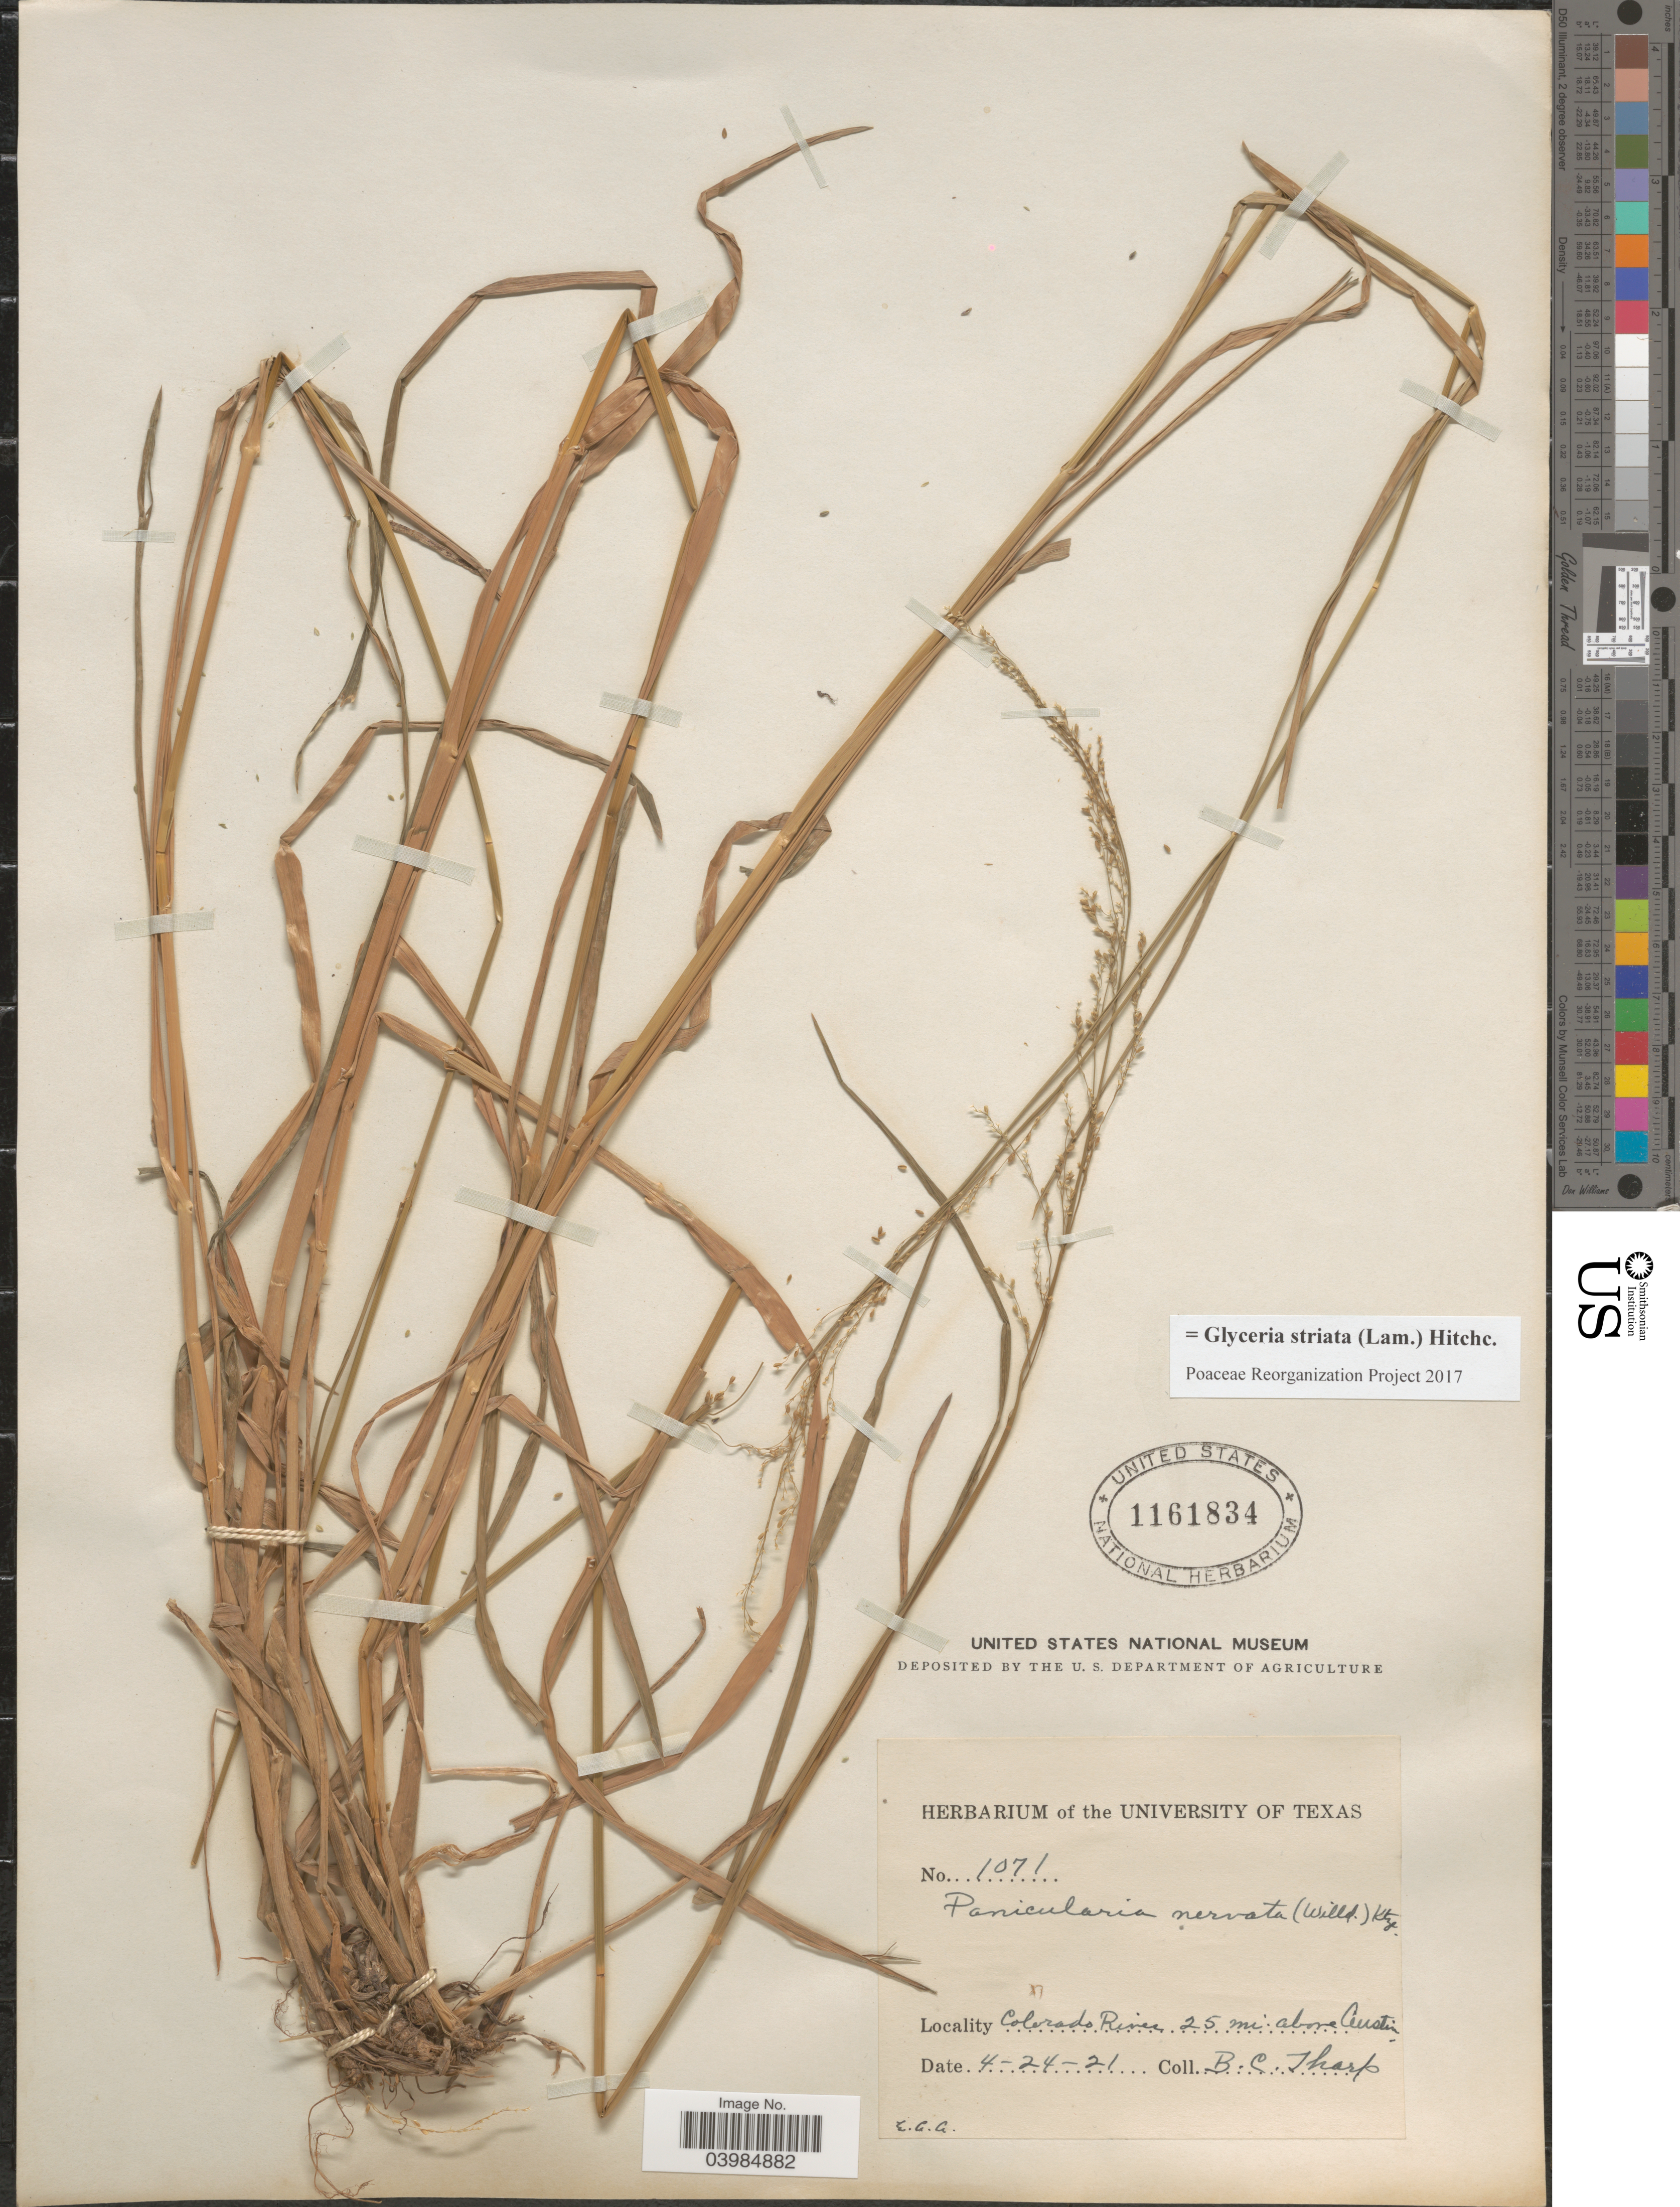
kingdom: Plantae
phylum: Tracheophyta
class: Liliopsida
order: Poales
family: Poaceae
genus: Glyceria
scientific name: Glyceria striata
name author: (Lam.) Hitchc.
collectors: B. C. Tharp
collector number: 1071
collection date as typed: Transcribed d/m/y: 24/4/21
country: United States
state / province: Texas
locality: Colorado River 25 mi. above Austin.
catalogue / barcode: US 1161834